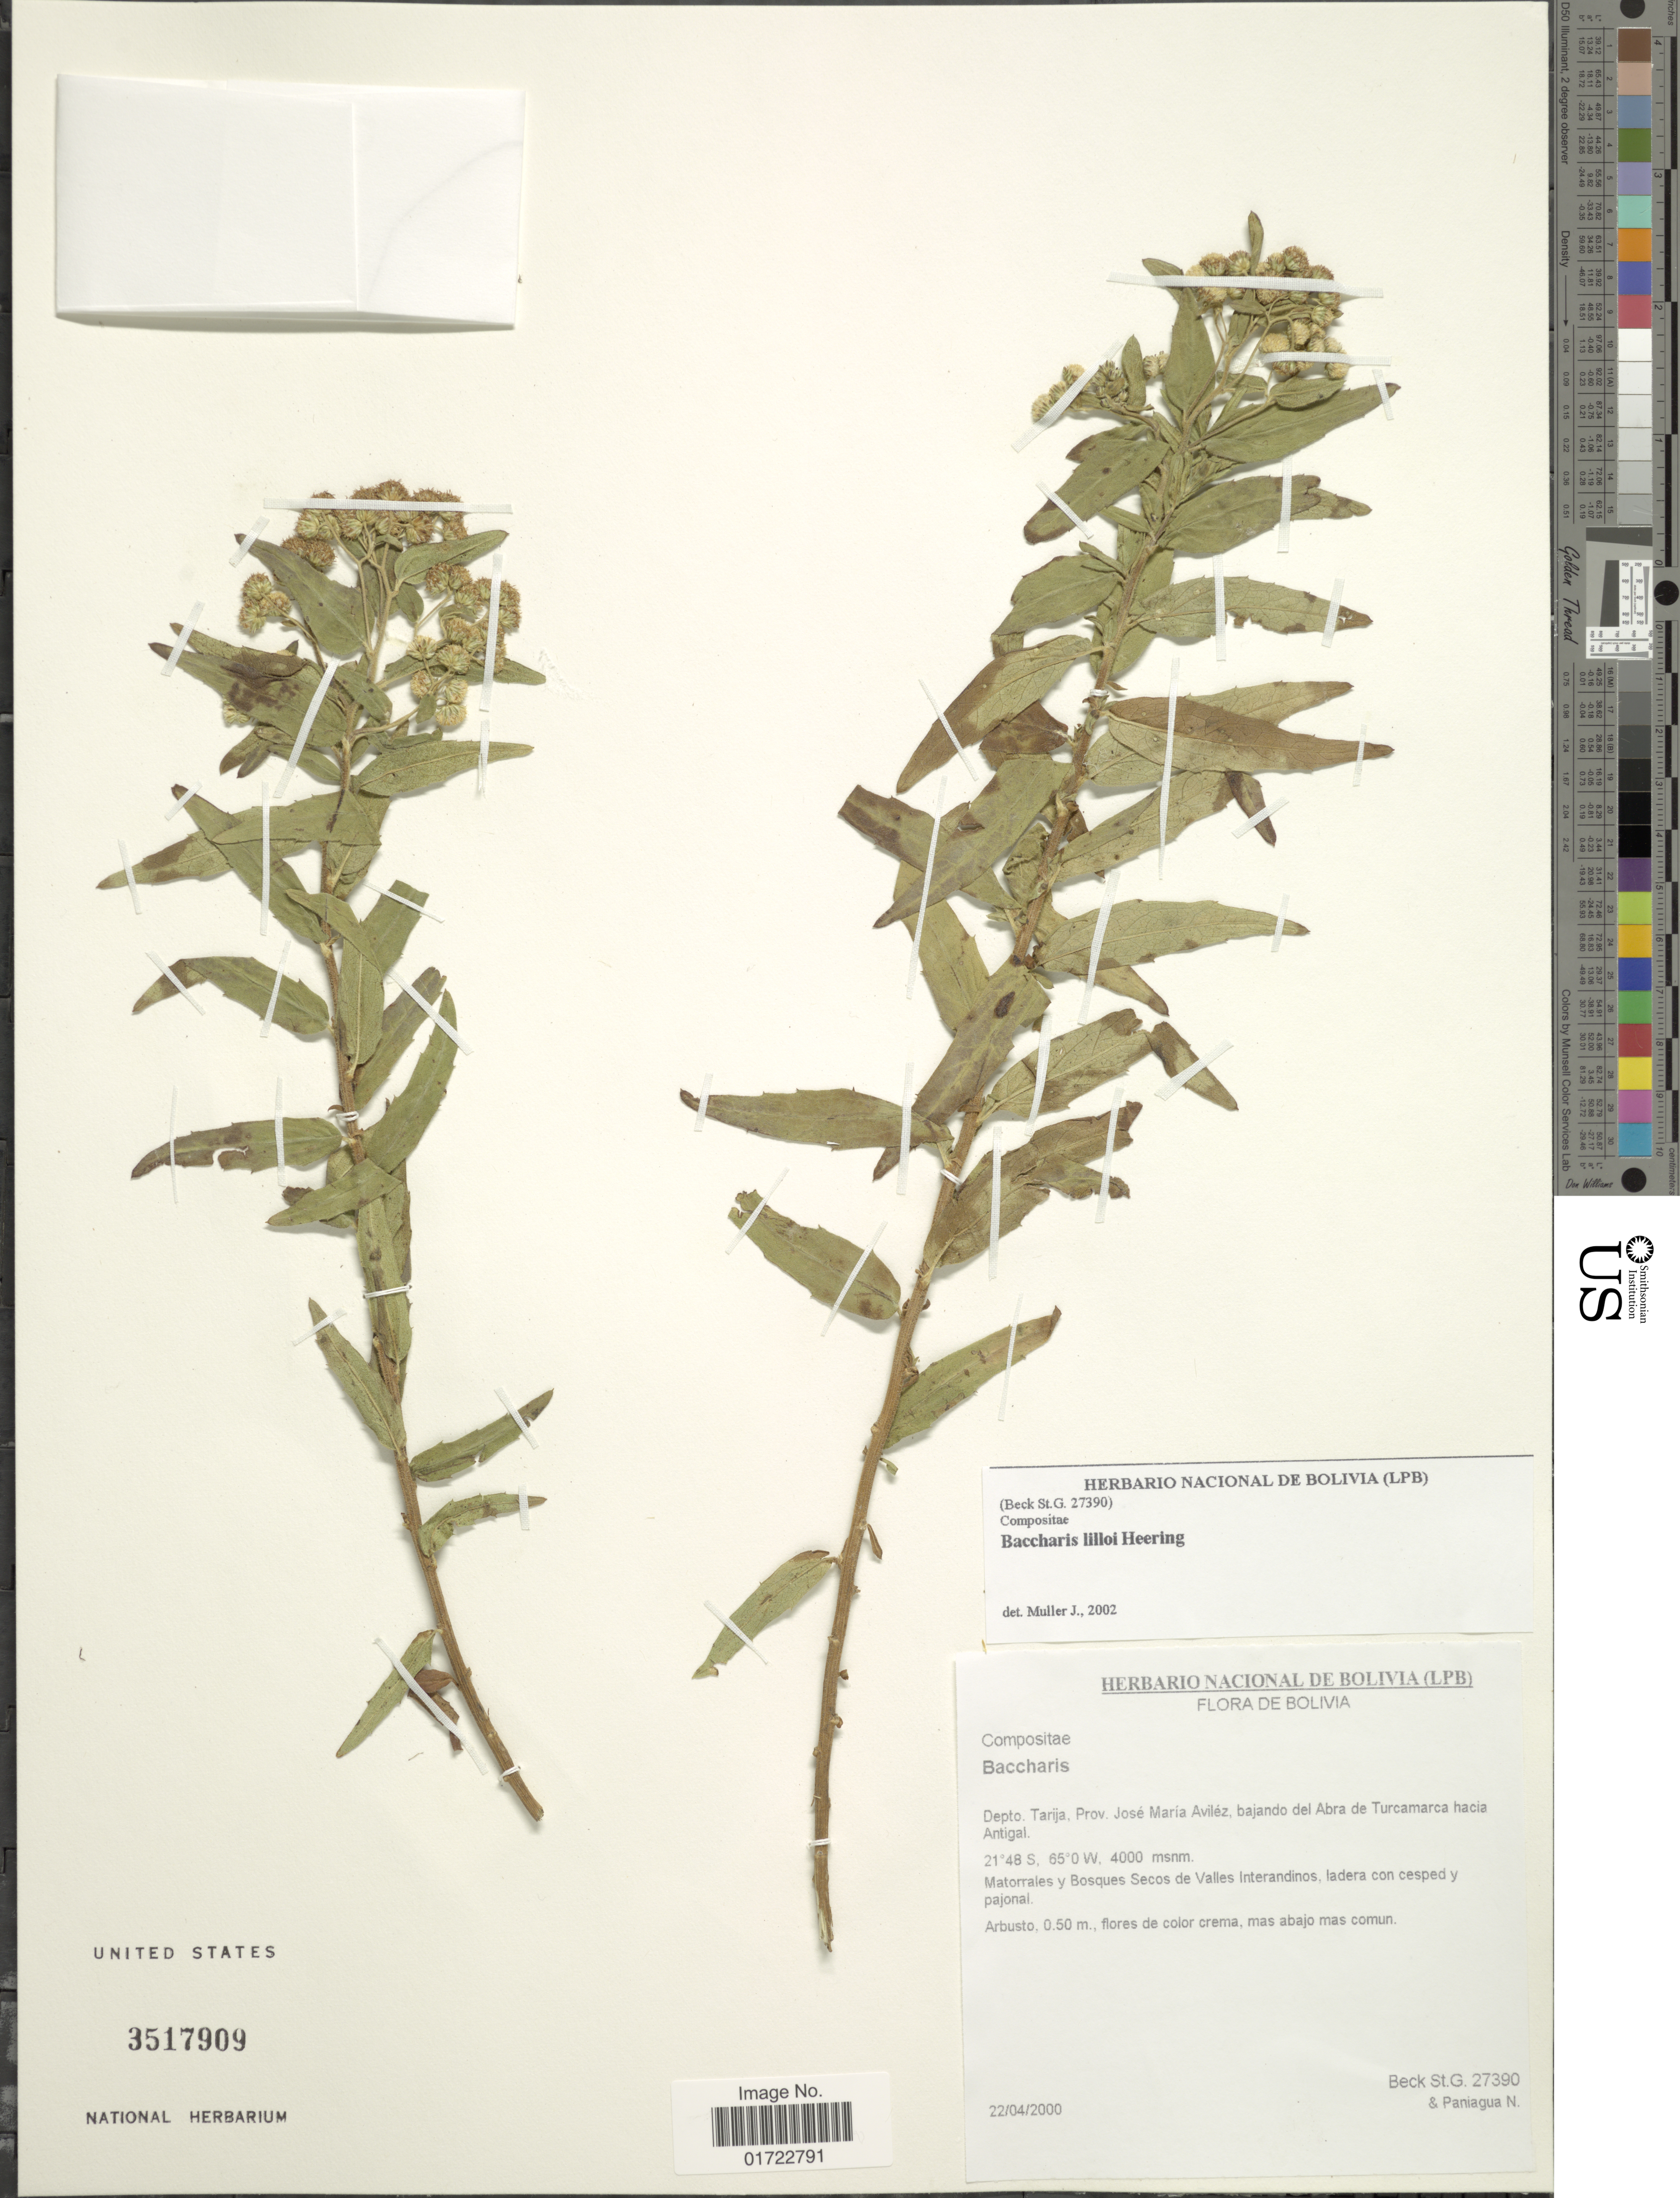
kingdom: Plantae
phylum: Tracheophyta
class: Magnoliopsida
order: Asterales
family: Asteraceae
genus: Baccharis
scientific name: Baccharis lilloi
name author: Heering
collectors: S. G. Beck & N. Paniagua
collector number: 27390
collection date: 2000-04-22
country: Bolivia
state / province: Tarija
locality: Dept. Tarija, Prov. Jose Maria Avilez, bajando del Abra de Turcamrca hacia Antigal.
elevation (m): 4000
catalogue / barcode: US 3517909